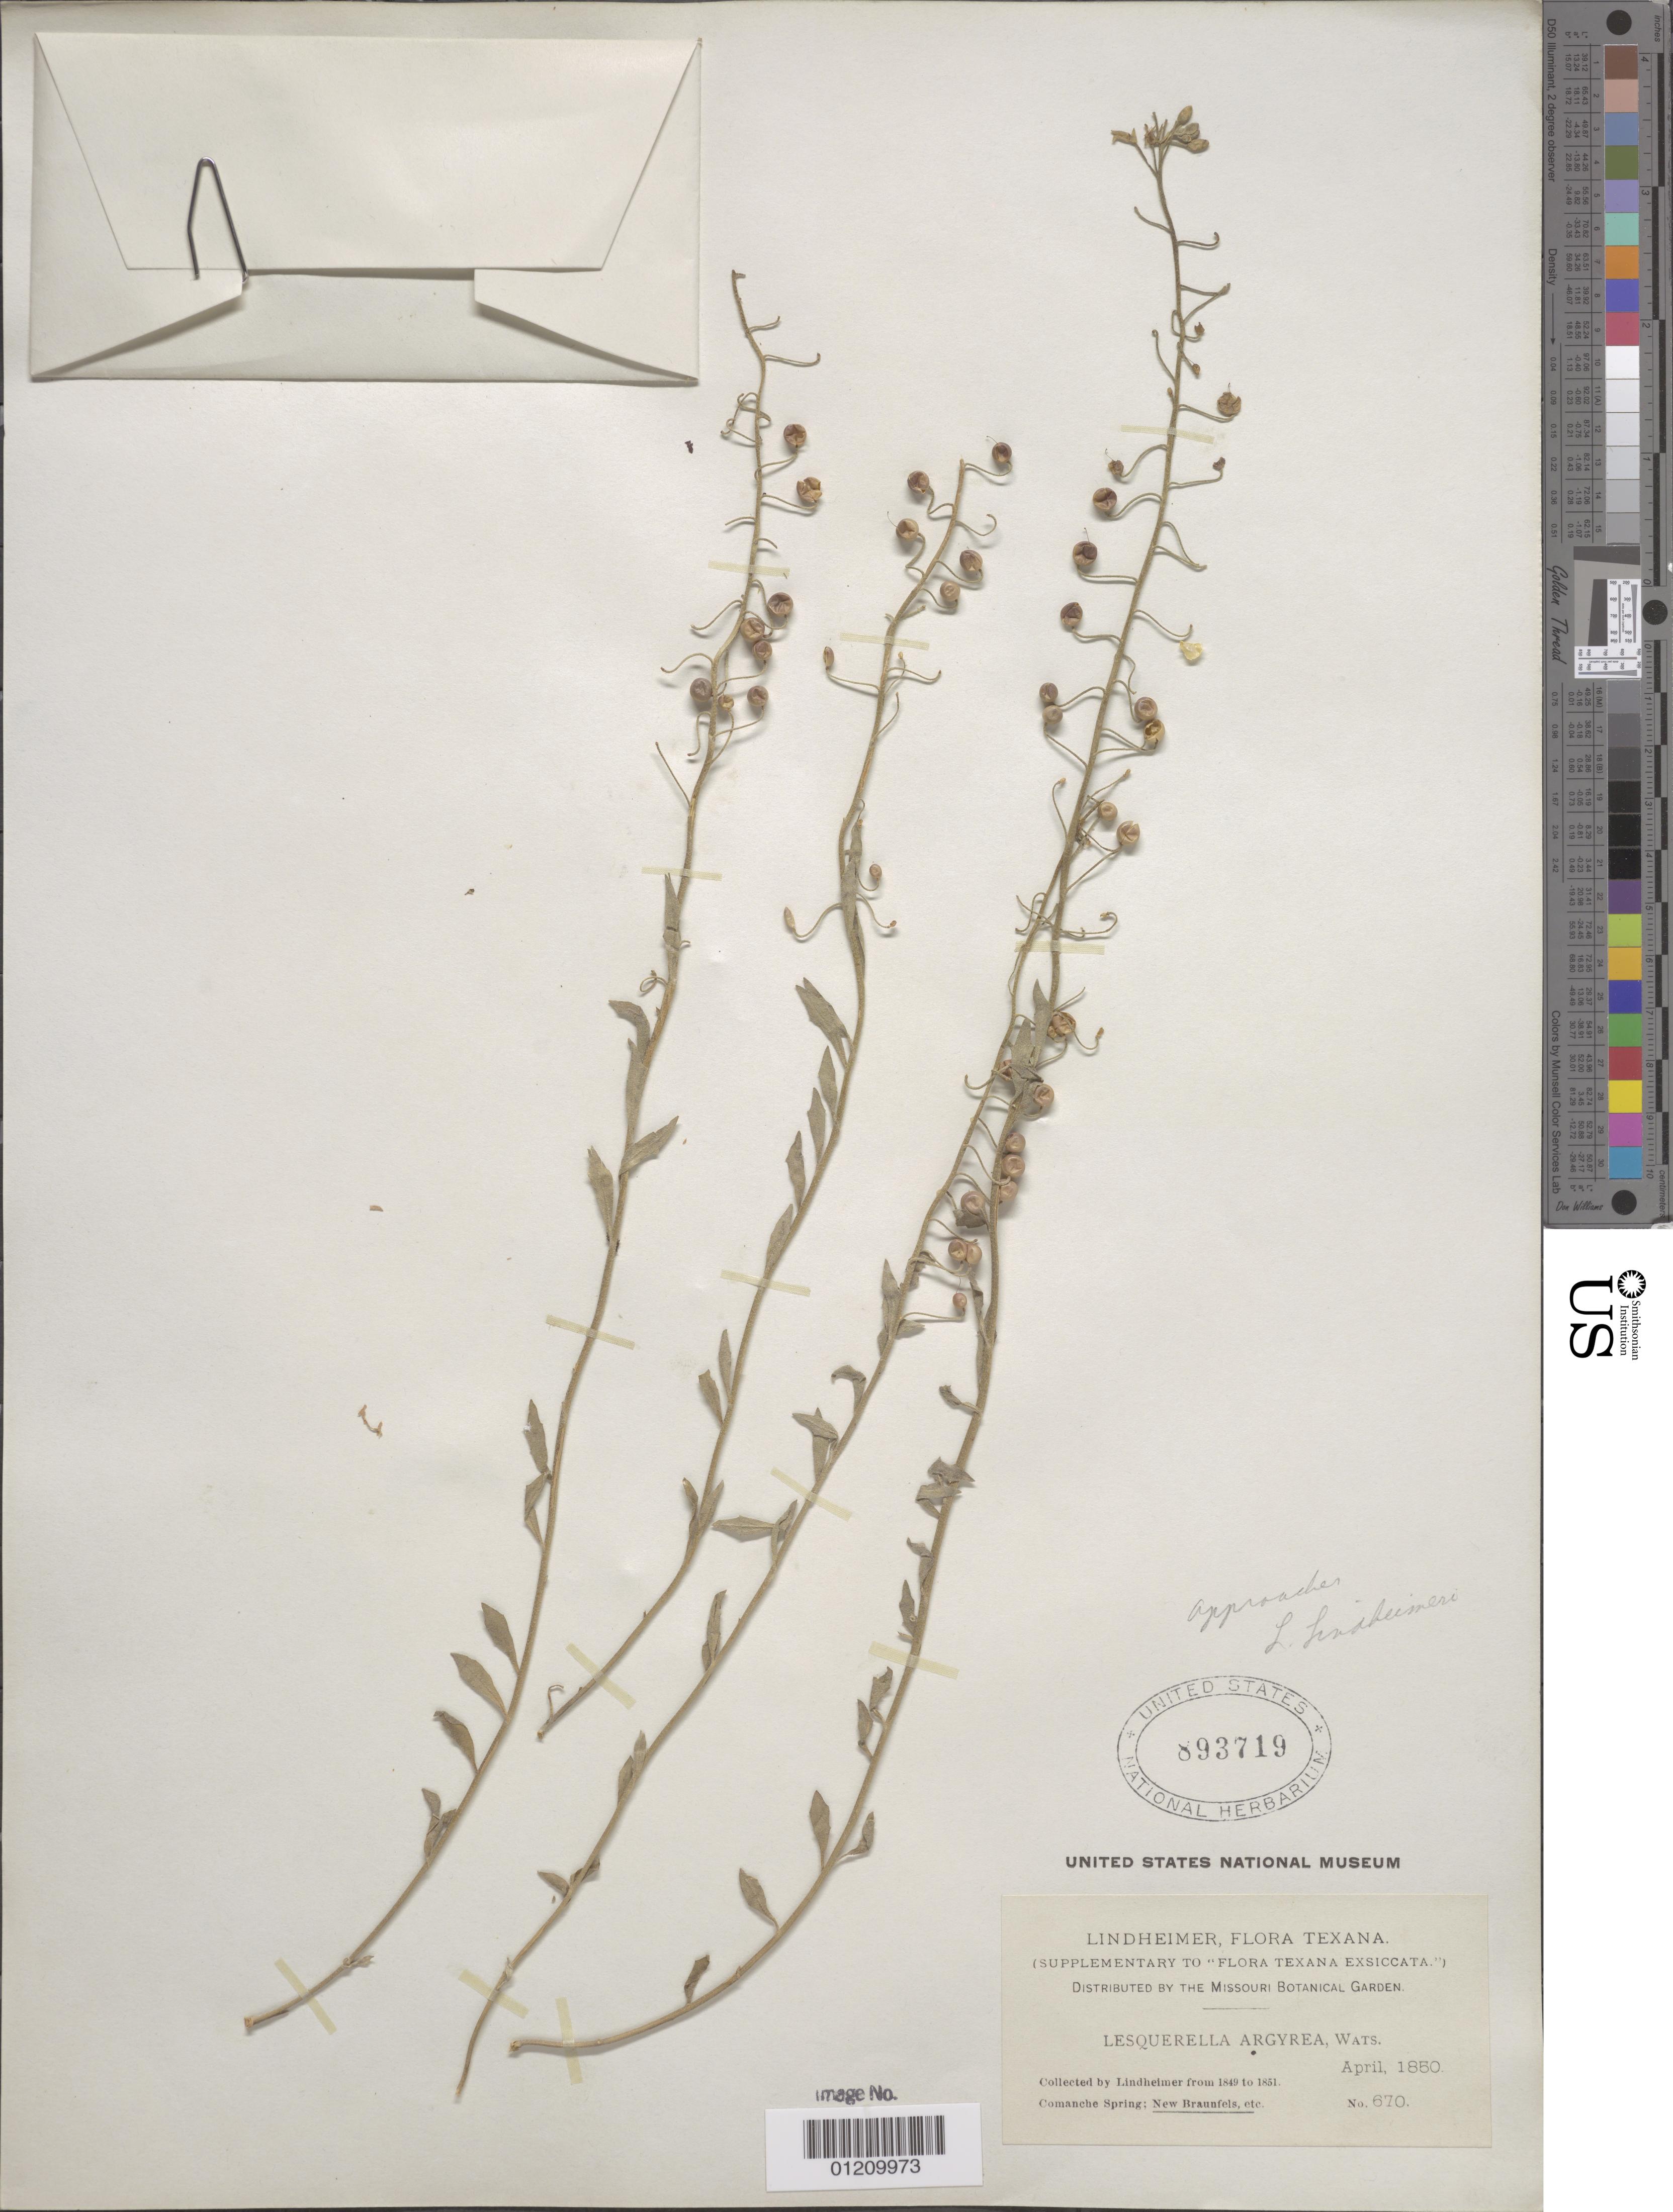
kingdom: Plantae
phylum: Tracheophyta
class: Magnoliopsida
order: Brassicales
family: Brassicaceae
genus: Lesquerella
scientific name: Lesquerella argyraea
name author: (A. Gray) S. Watson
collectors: F. J. Lindheimer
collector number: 670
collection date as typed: Apr 1850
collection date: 1850-04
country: United States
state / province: Texas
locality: Comanche Spring: New Braunfels, etc.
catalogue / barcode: US 893719